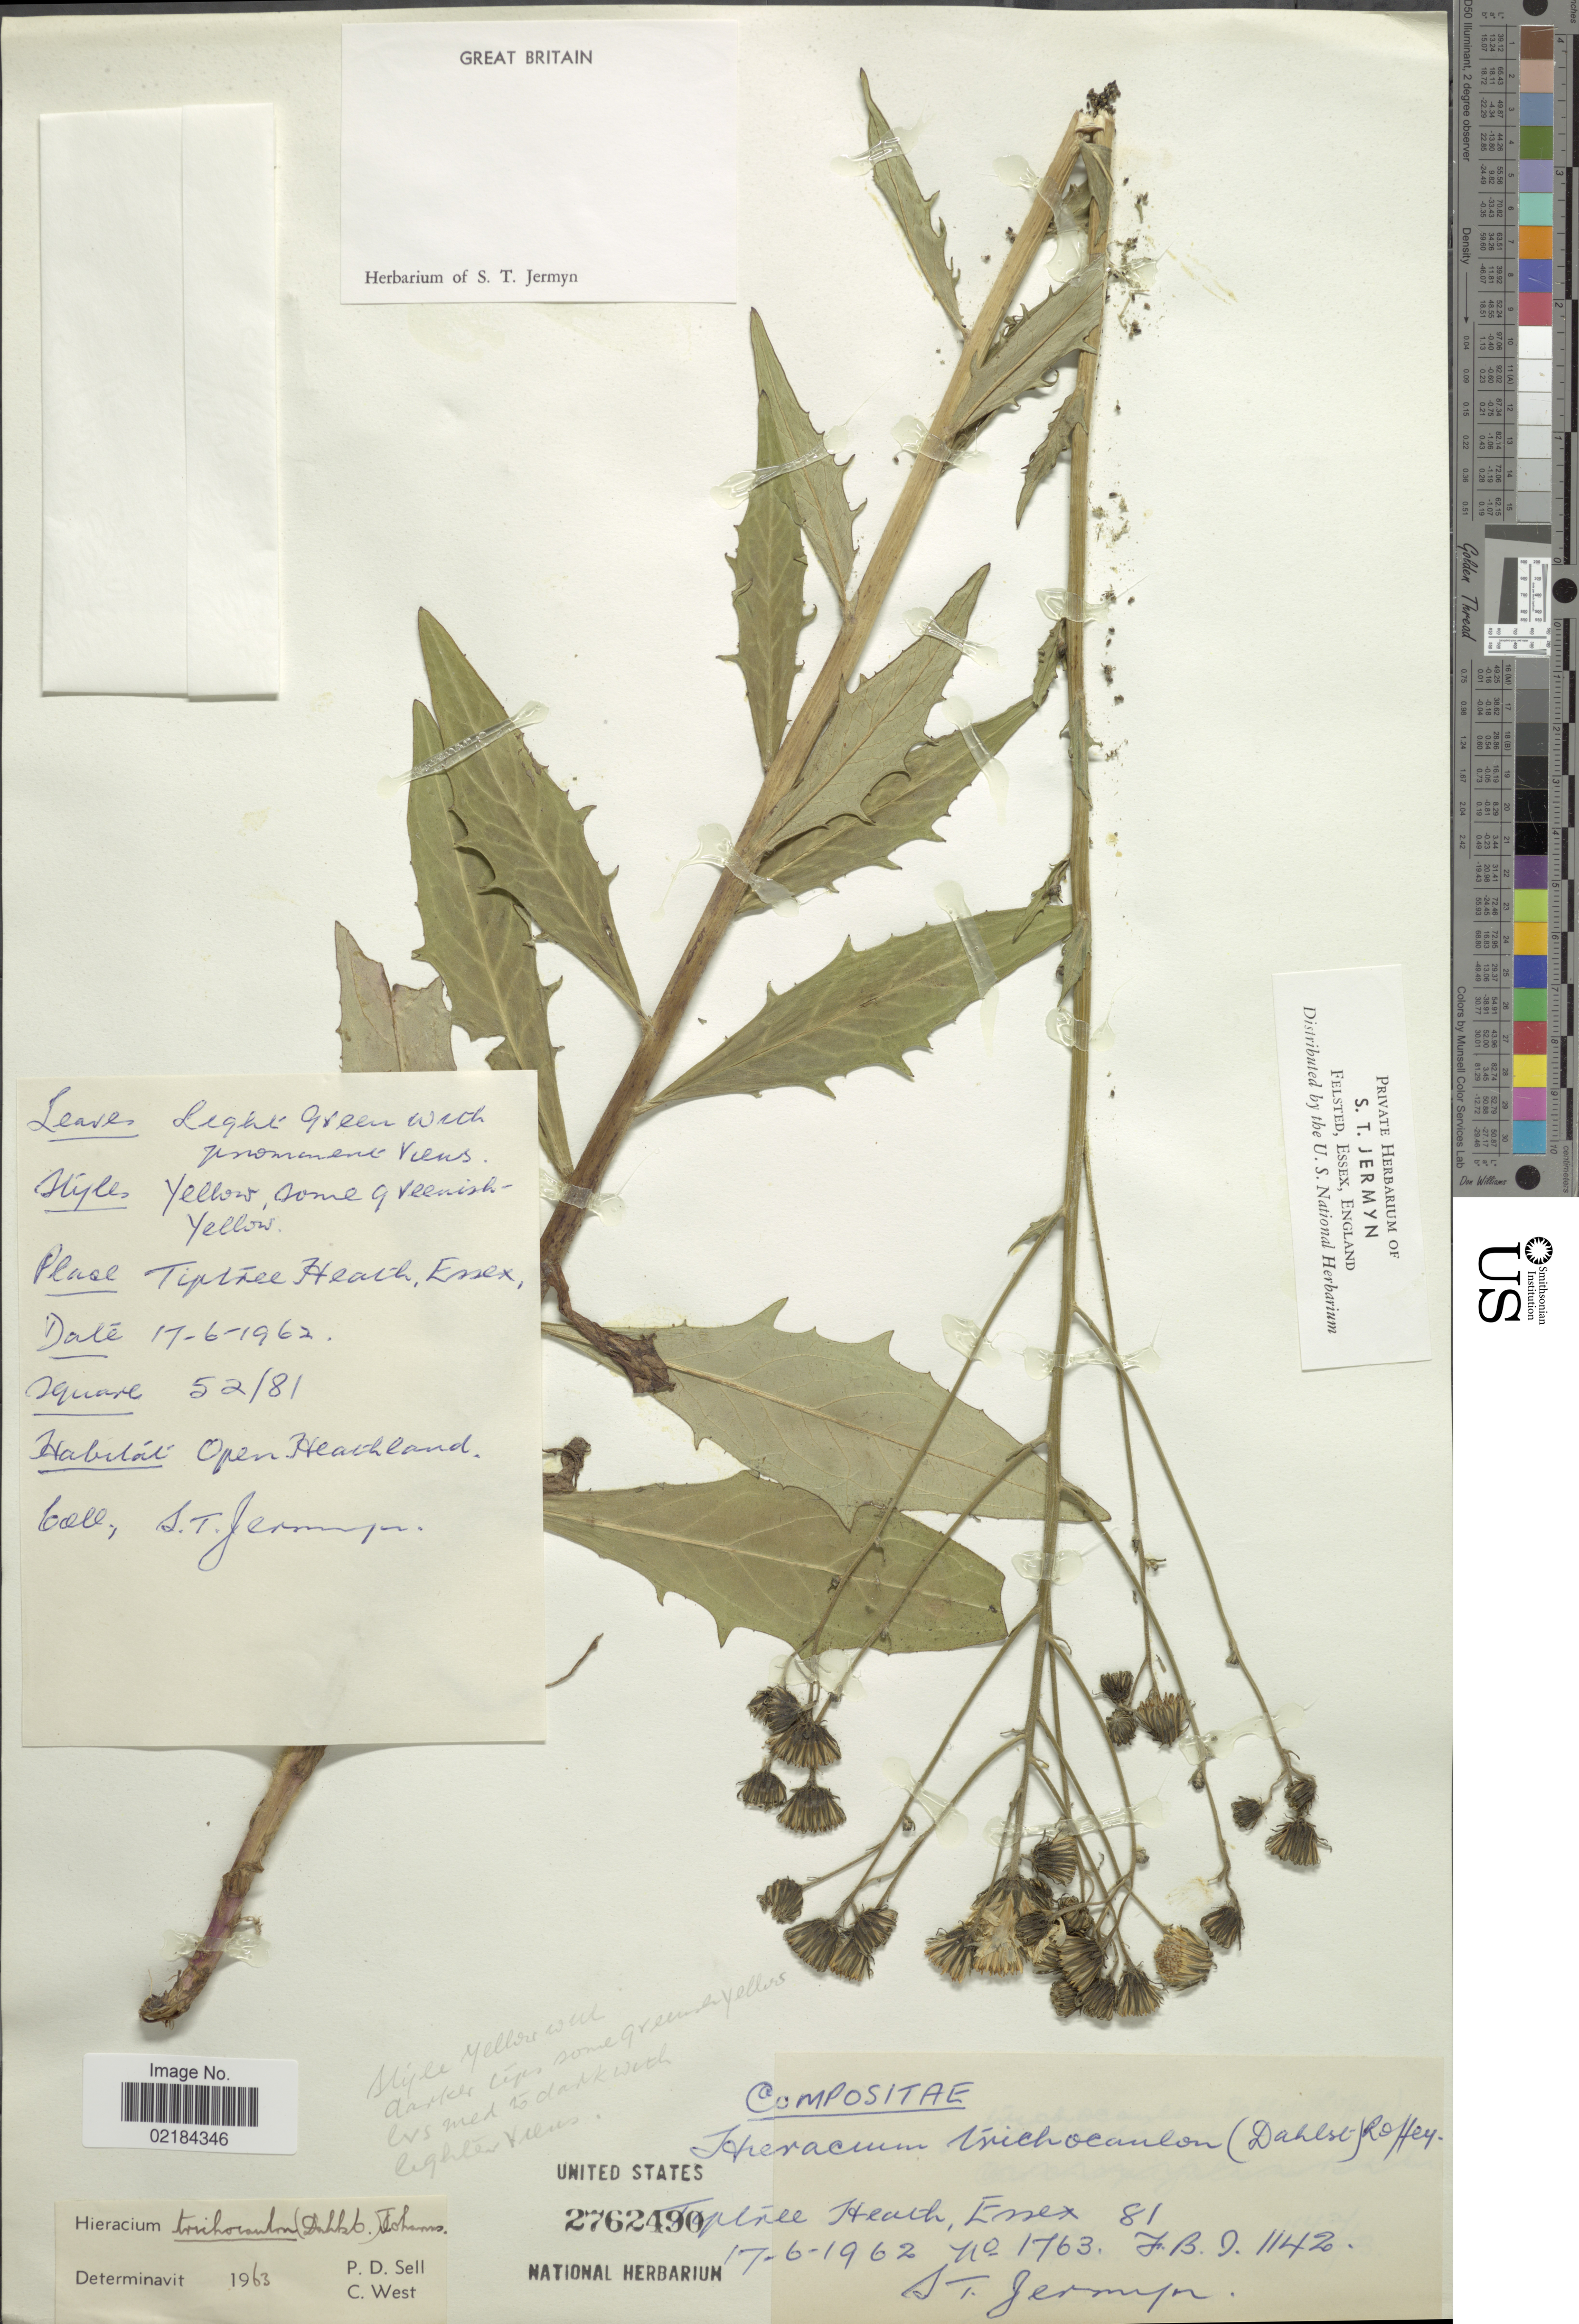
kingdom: Plantae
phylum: Tracheophyta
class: Magnoliopsida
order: Asterales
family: Asteraceae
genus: Hieracium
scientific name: Hieracium trichocaulon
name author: (Dahlst.) Johanss.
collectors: S. Jermyn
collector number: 1763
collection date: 1962-06-17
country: United Kingdom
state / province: England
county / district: Essex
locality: Great Britain. Tiptree Heath. Open Heathland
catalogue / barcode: US 2762490